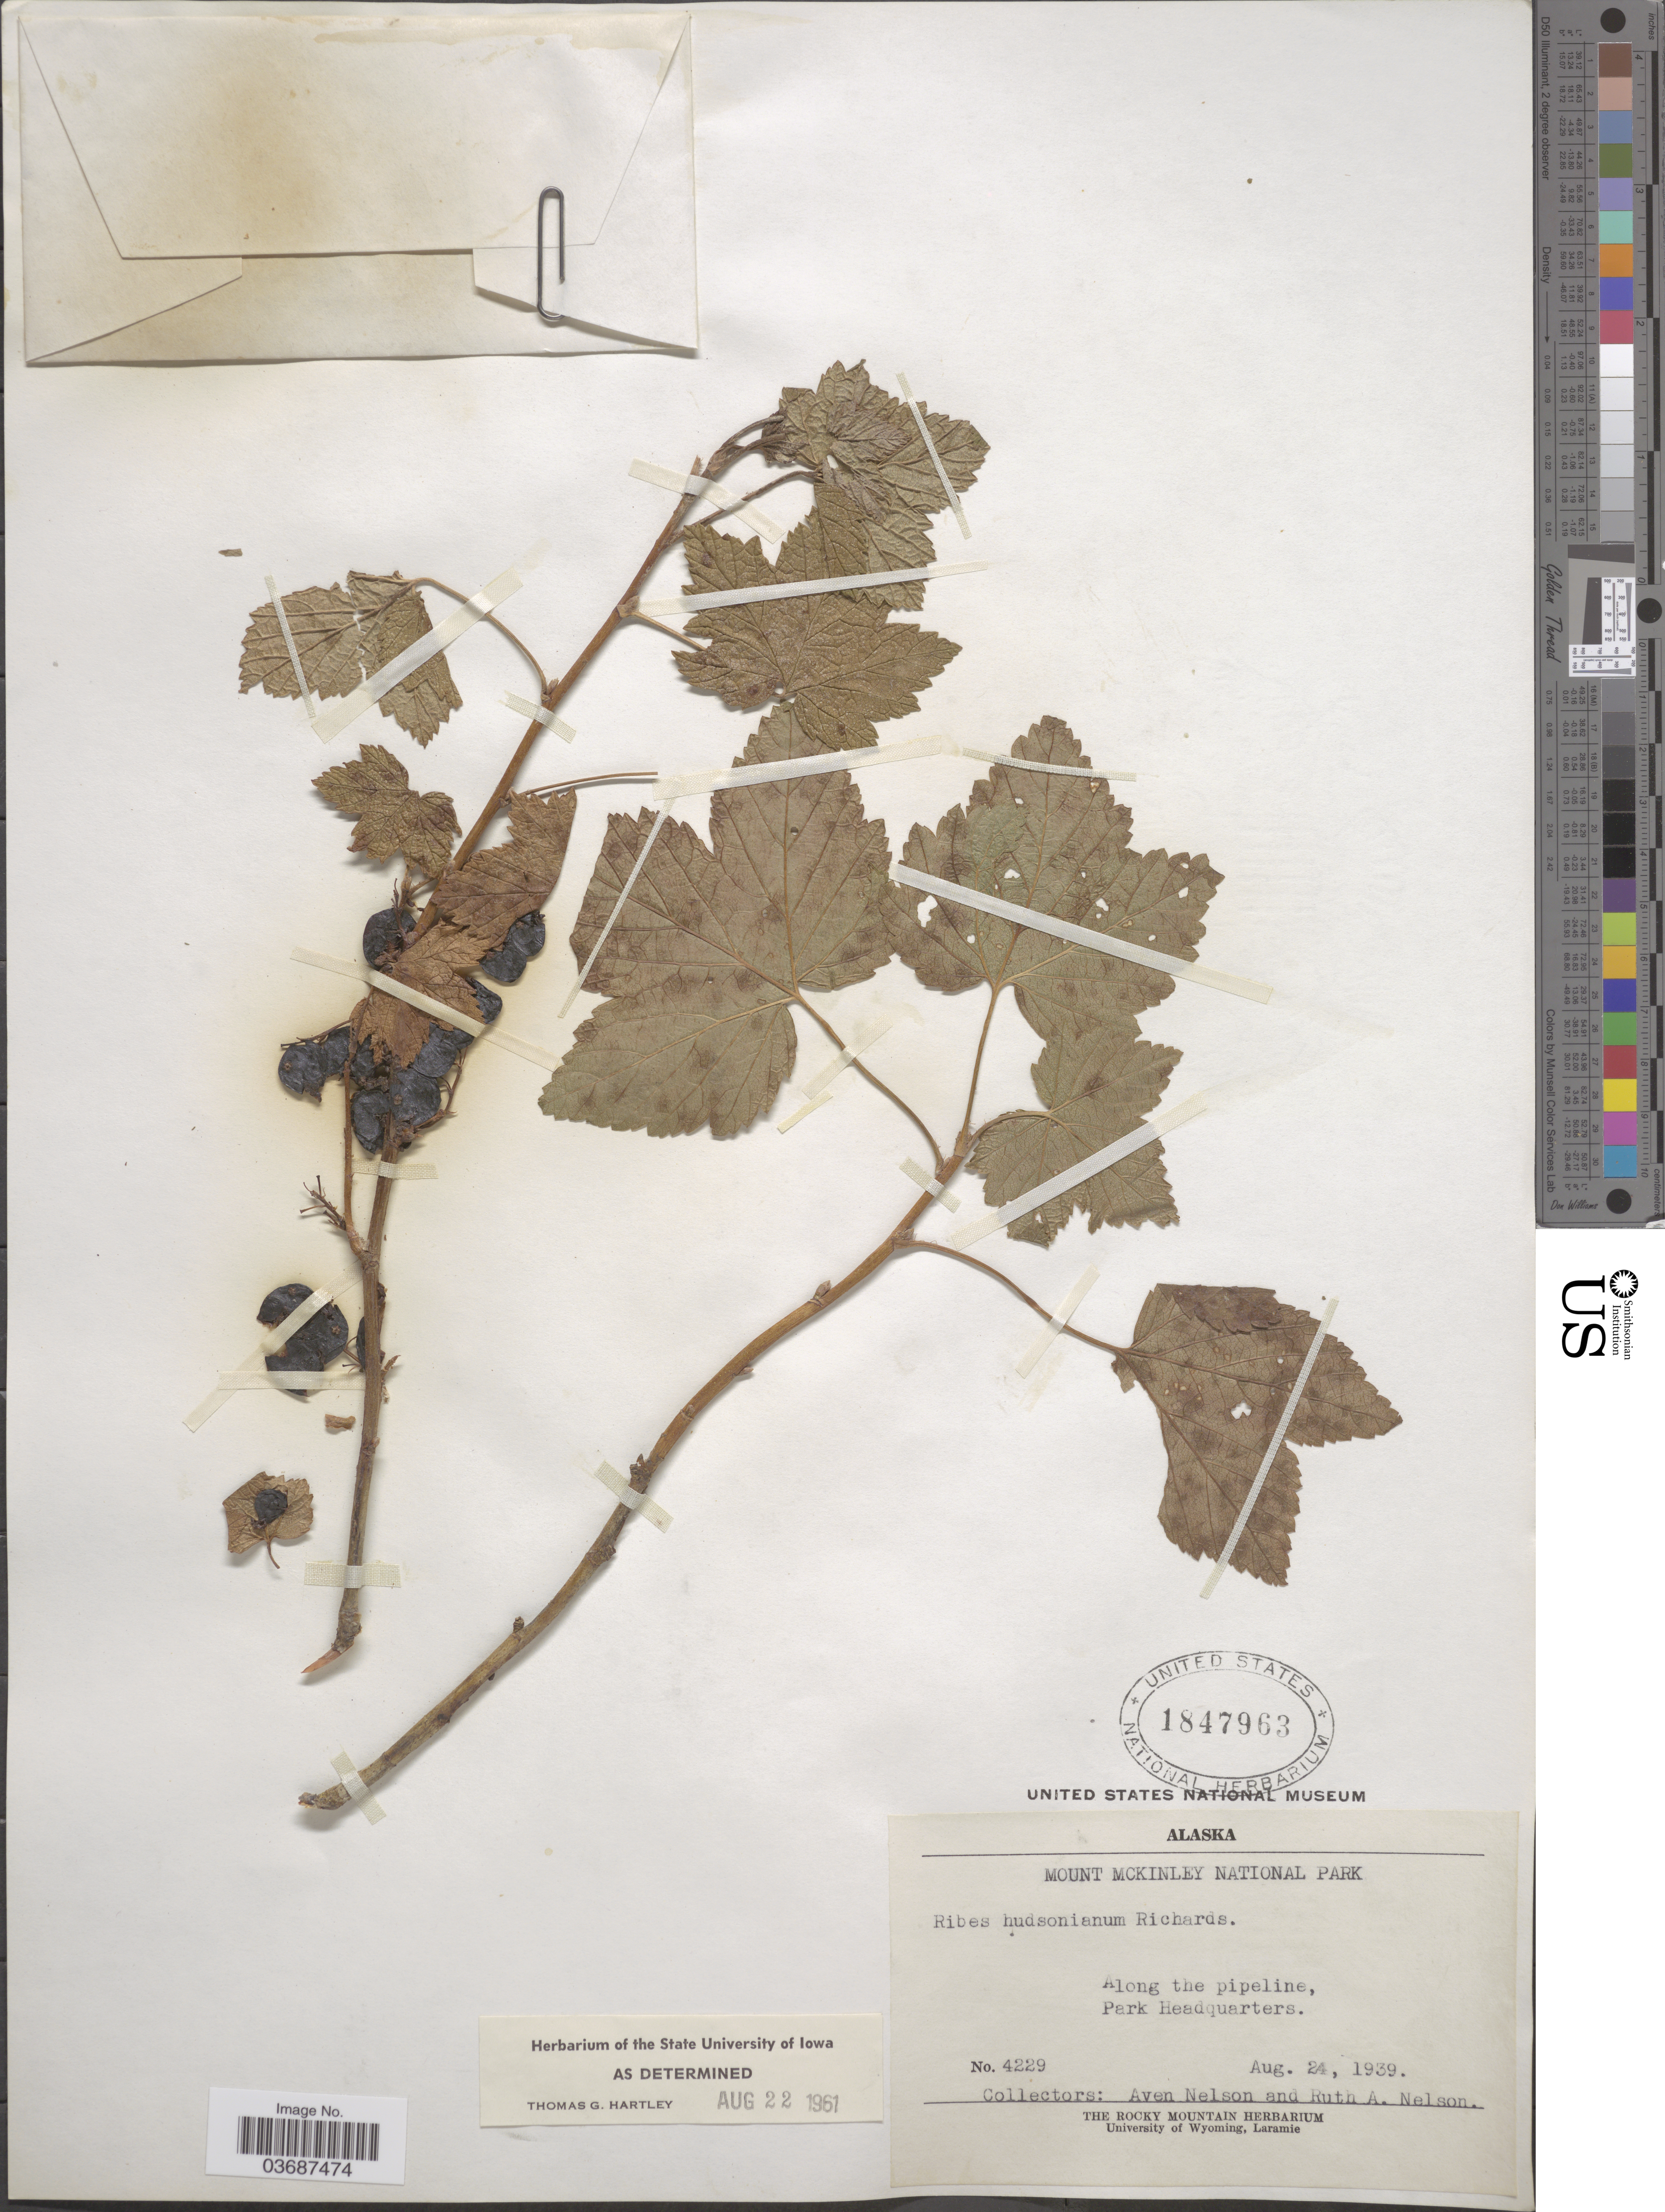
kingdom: Plantae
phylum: Tracheophyta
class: Magnoliopsida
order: Saxifragales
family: Grossulariaceae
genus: Ribes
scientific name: Ribes hudsonianum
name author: Richardson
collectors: A. Nelson & R. A. Nelson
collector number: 4229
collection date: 1939-08-24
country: United States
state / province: Alaska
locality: Mount Mckinley National Park. Along the pipeline, Park Headquarters.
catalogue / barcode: US 1847963